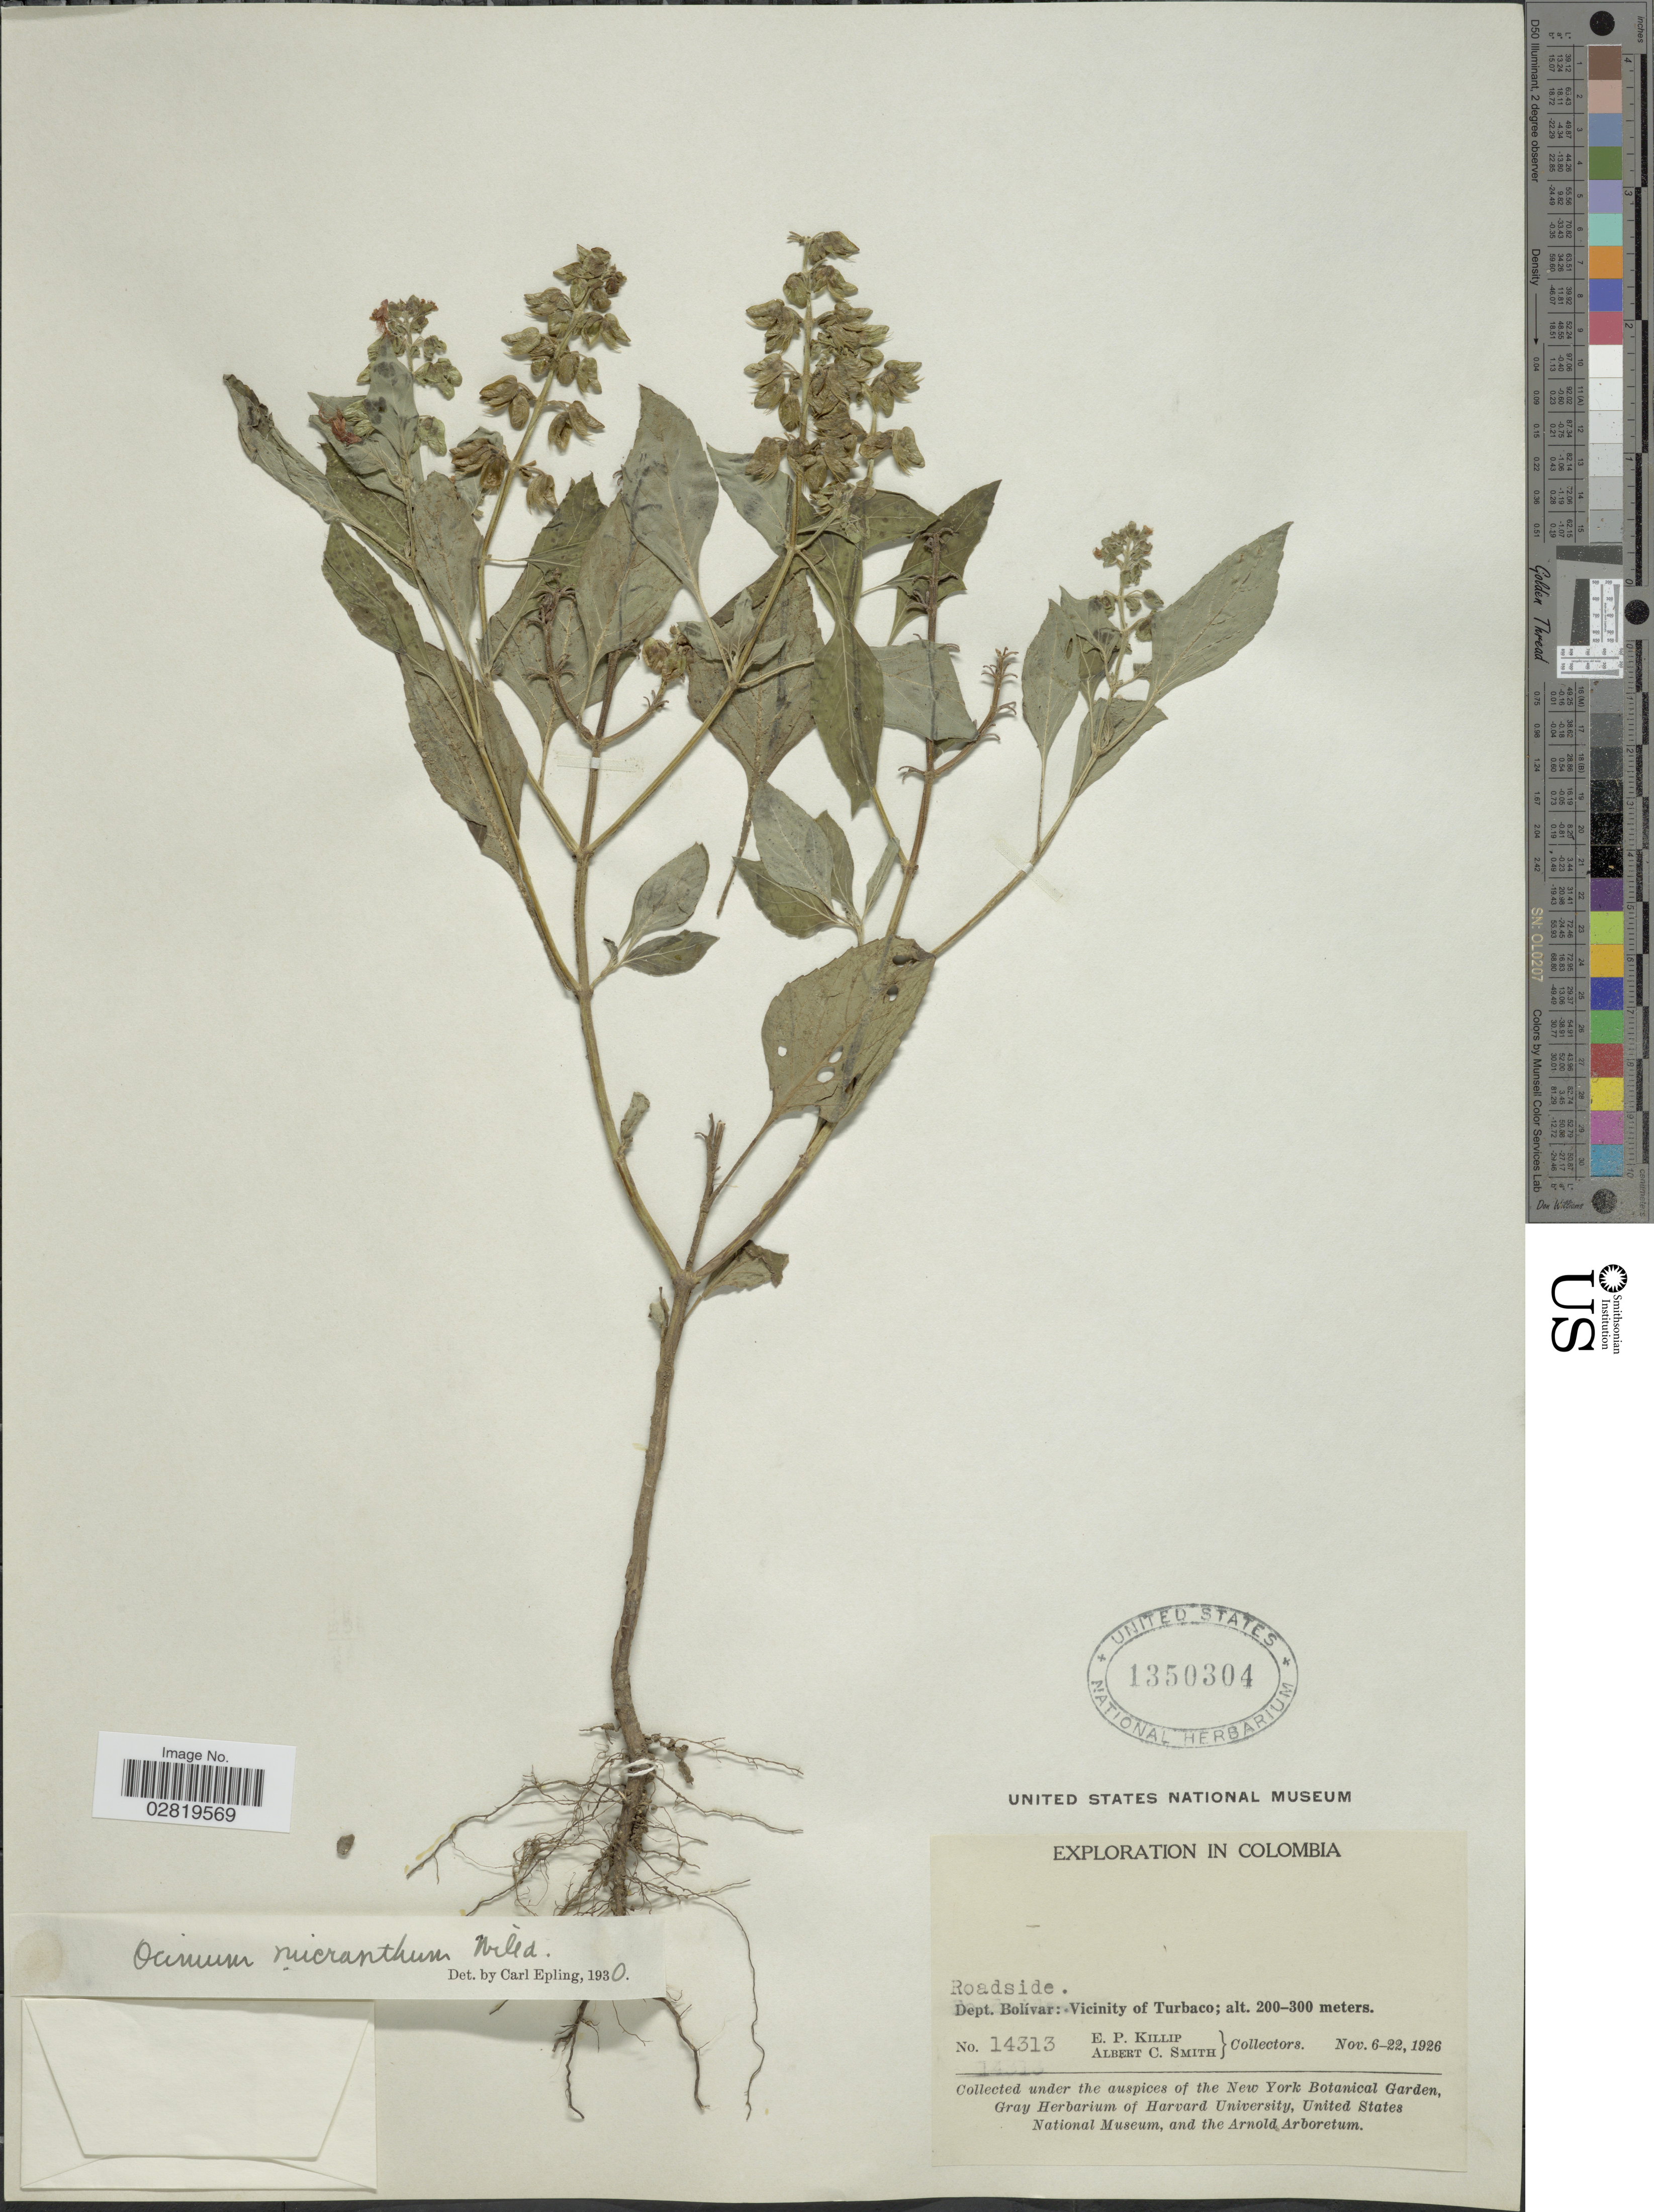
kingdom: Plantae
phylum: Tracheophyta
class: Magnoliopsida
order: Lamiales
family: Lamiaceae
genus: Ocimum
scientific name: Ocimum micranthum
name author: Willd.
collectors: E. P. Killip & A. C. Smith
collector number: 14313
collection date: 1926-11-06/1926-11-22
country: Colombia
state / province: Bolívar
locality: Roadside, Dept. Bolívar: Vicinity of Turbaco.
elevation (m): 200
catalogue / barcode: US 1350304